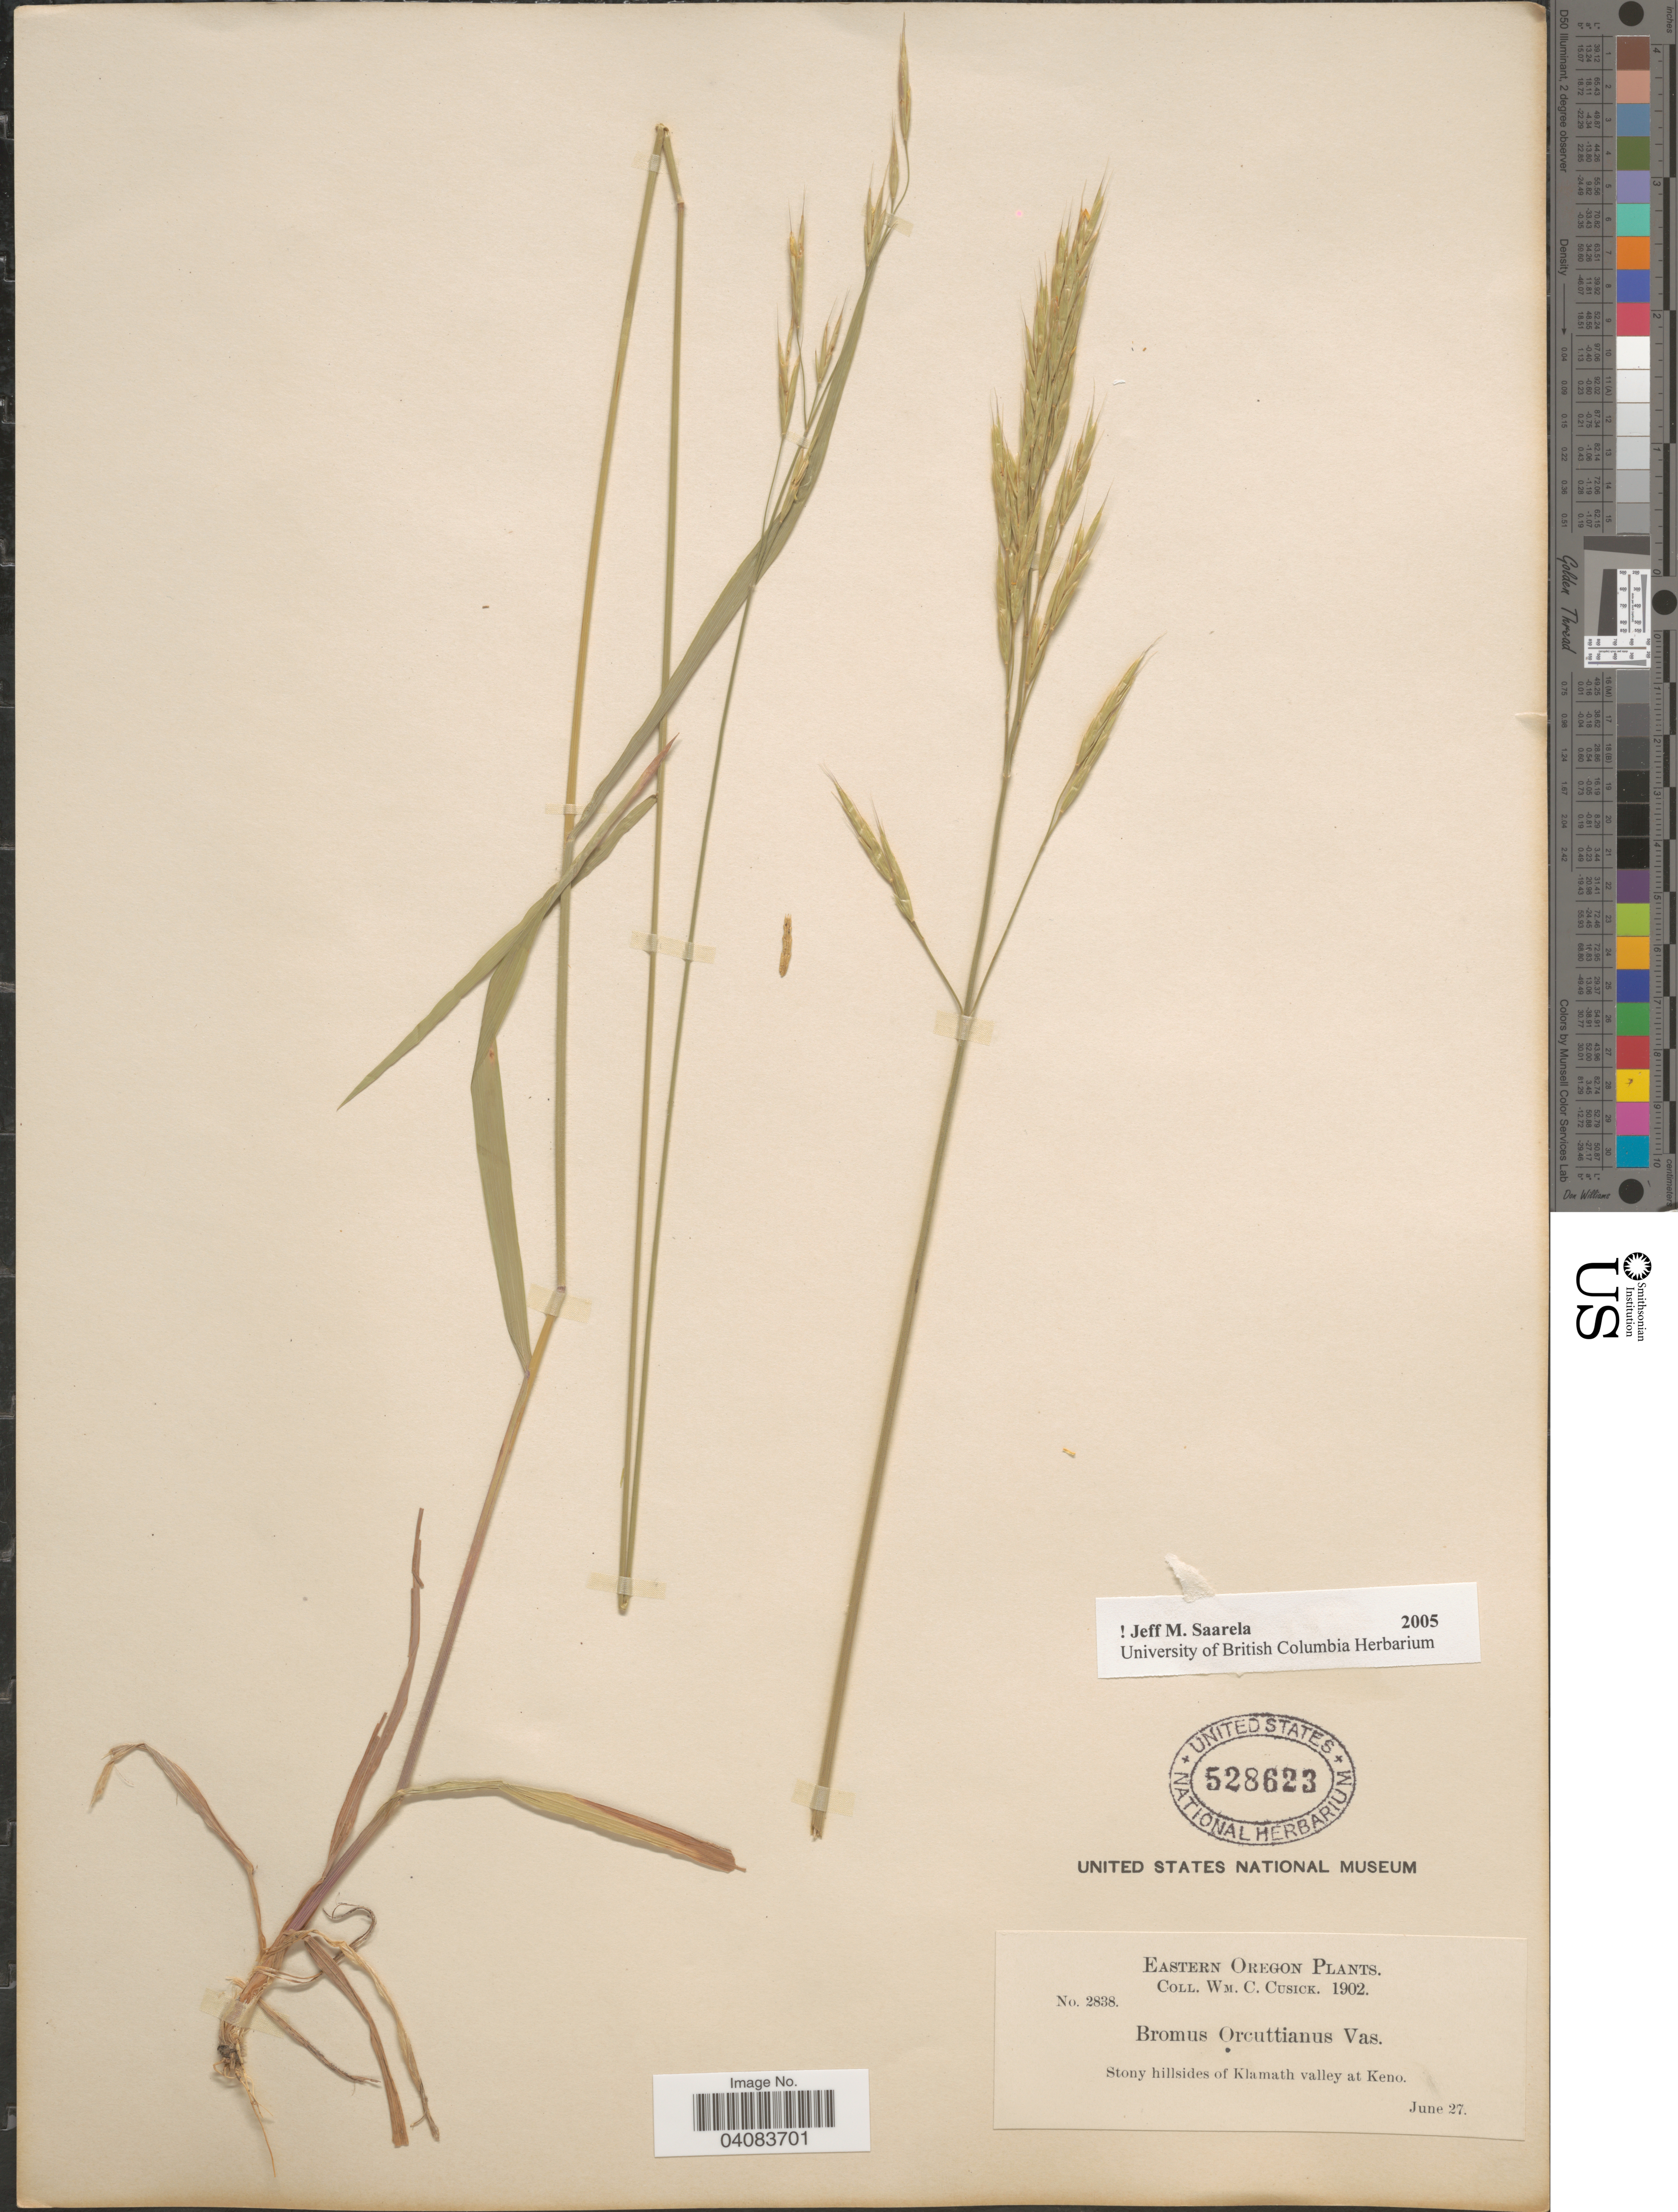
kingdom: Plantae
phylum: Tracheophyta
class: Liliopsida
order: Poales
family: Poaceae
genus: Bromus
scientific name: Bromus orcuttianus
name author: Vasey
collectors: W. C. Cusick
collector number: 2838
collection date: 1902-06-27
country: United States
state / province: Oregon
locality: Eastern Oregon. Stony hillsides of Klamath valley at Keno.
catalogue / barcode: US 528623